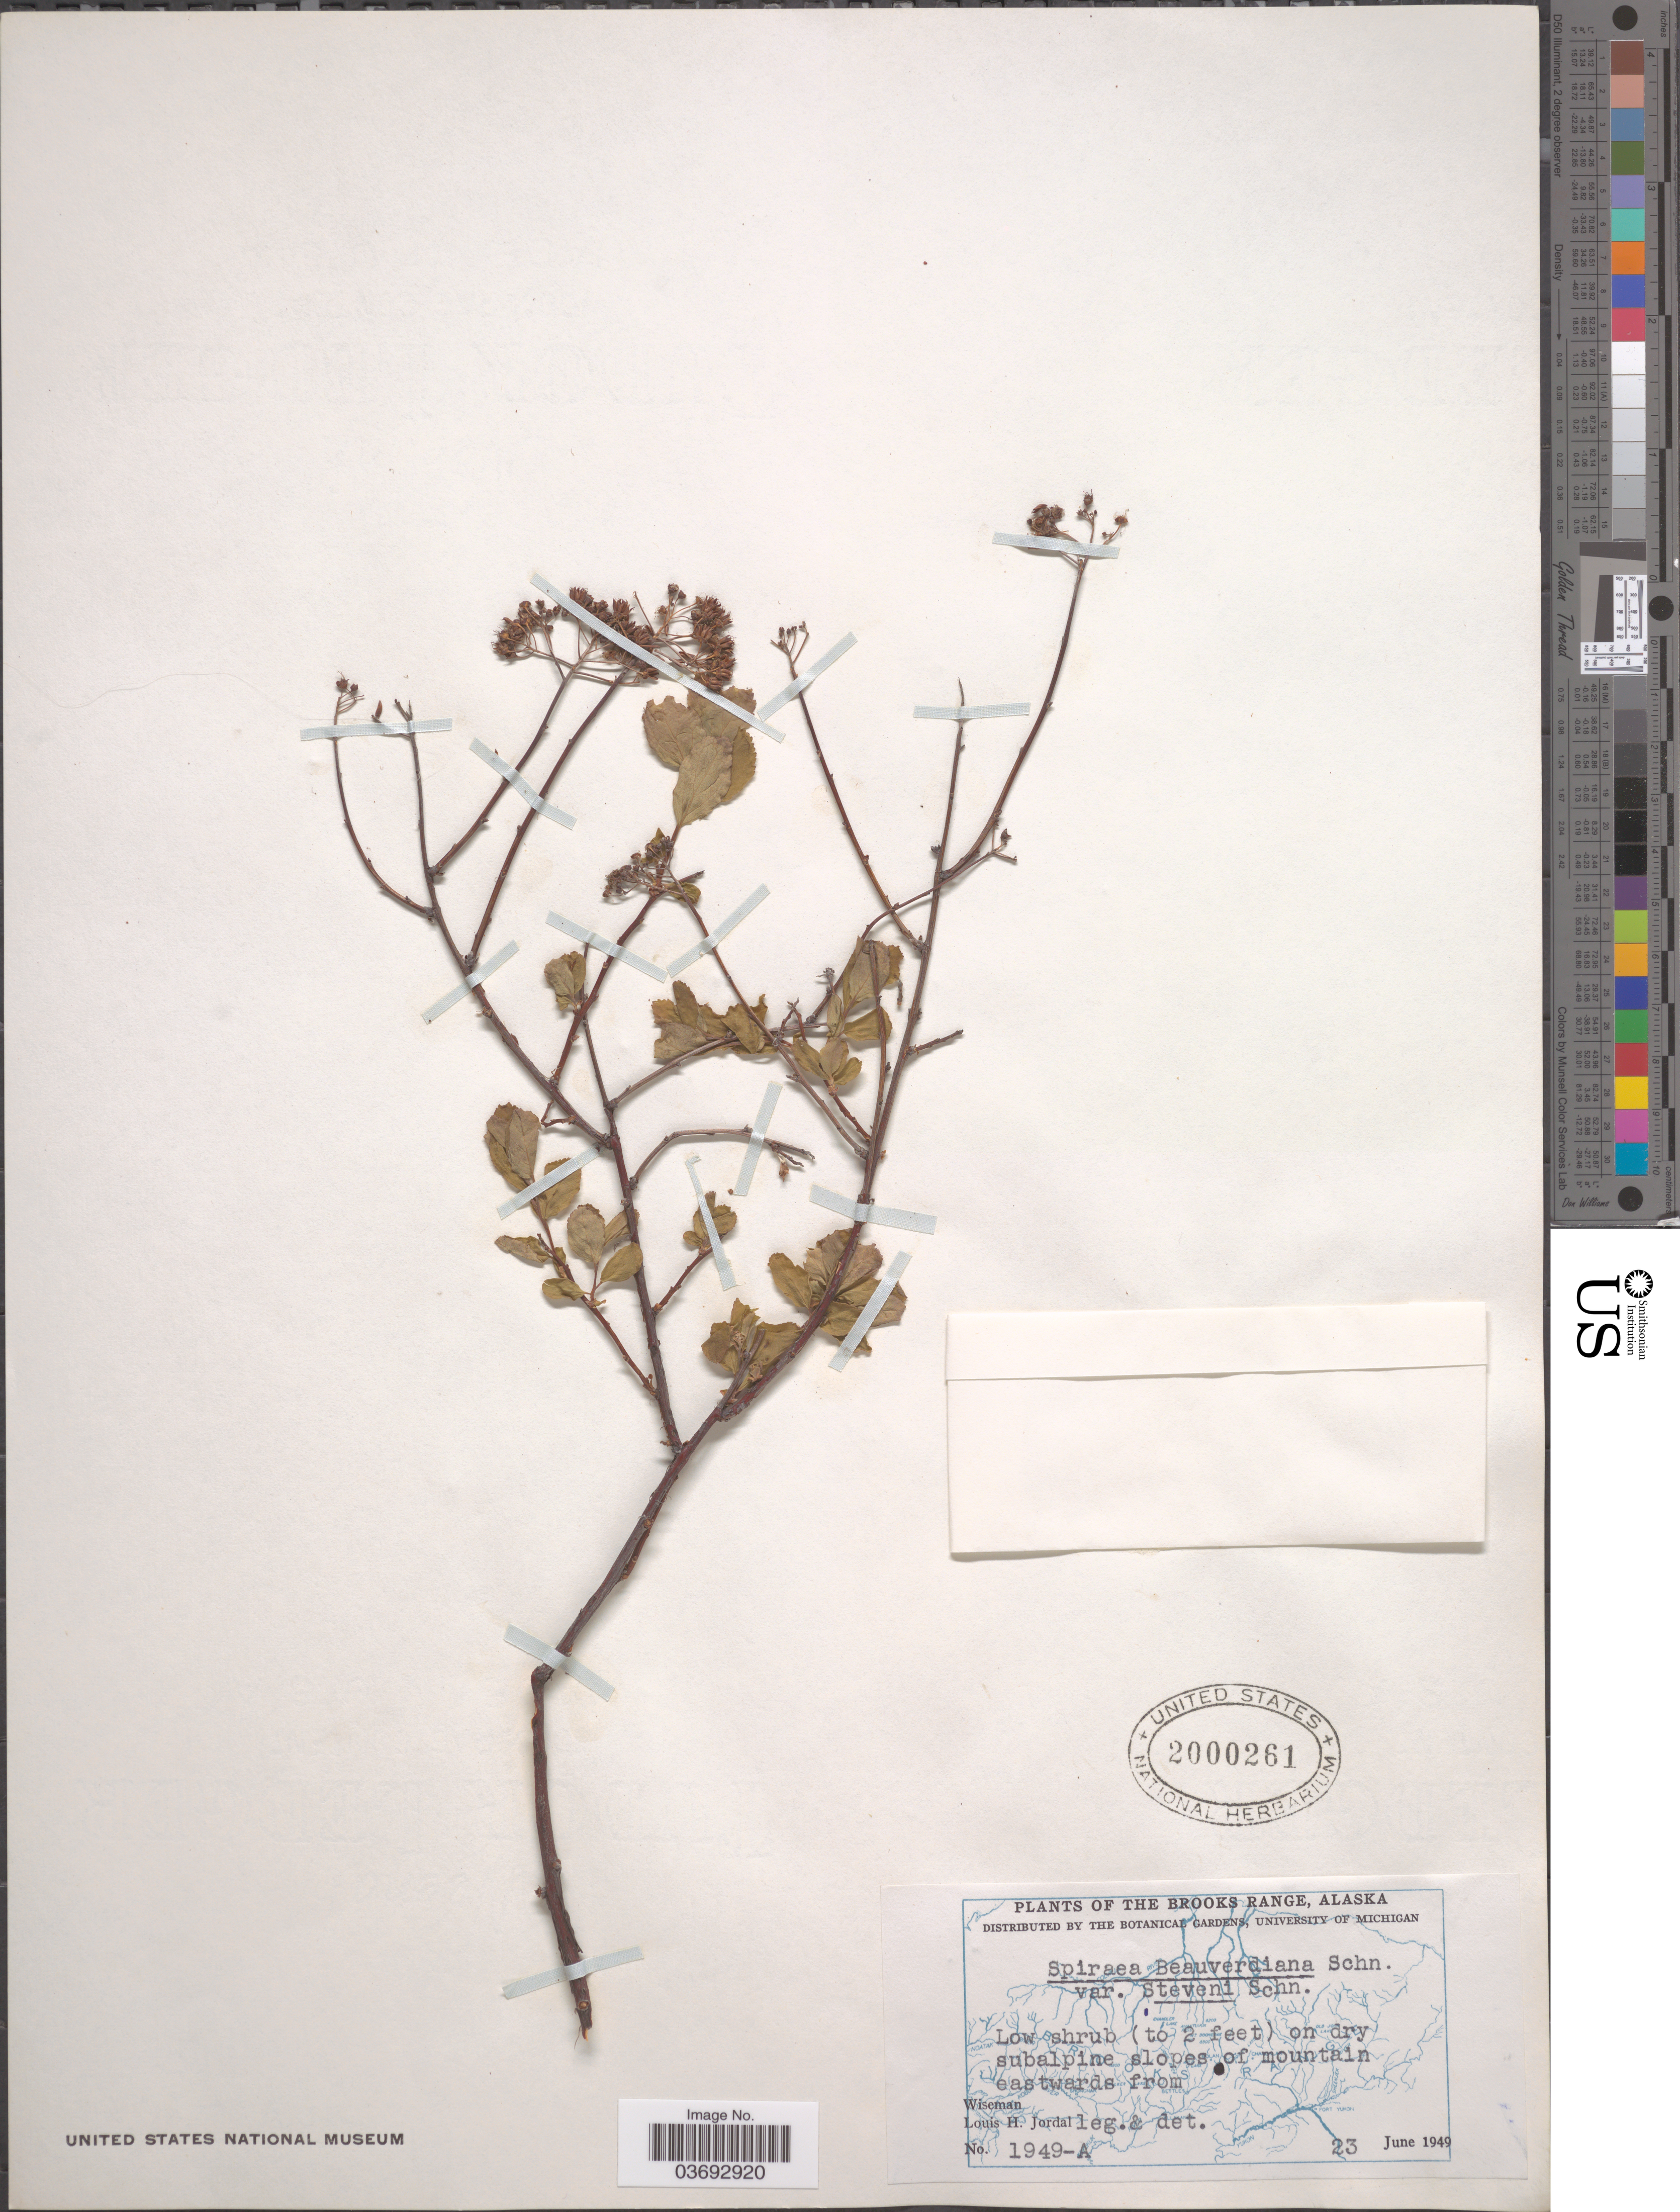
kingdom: Plantae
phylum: Tracheophyta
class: Magnoliopsida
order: Rosales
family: Rosaceae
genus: Spiraea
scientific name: Spiraea stevenii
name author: (C.K. Schneid.) Rydb.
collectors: L. Jordal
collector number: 1949-A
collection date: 1949-06-23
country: United States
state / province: Alaska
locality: The Brooks Range. On dry subalpine slopes of mountain eastwards from Wiseman.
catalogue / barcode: US 2000261